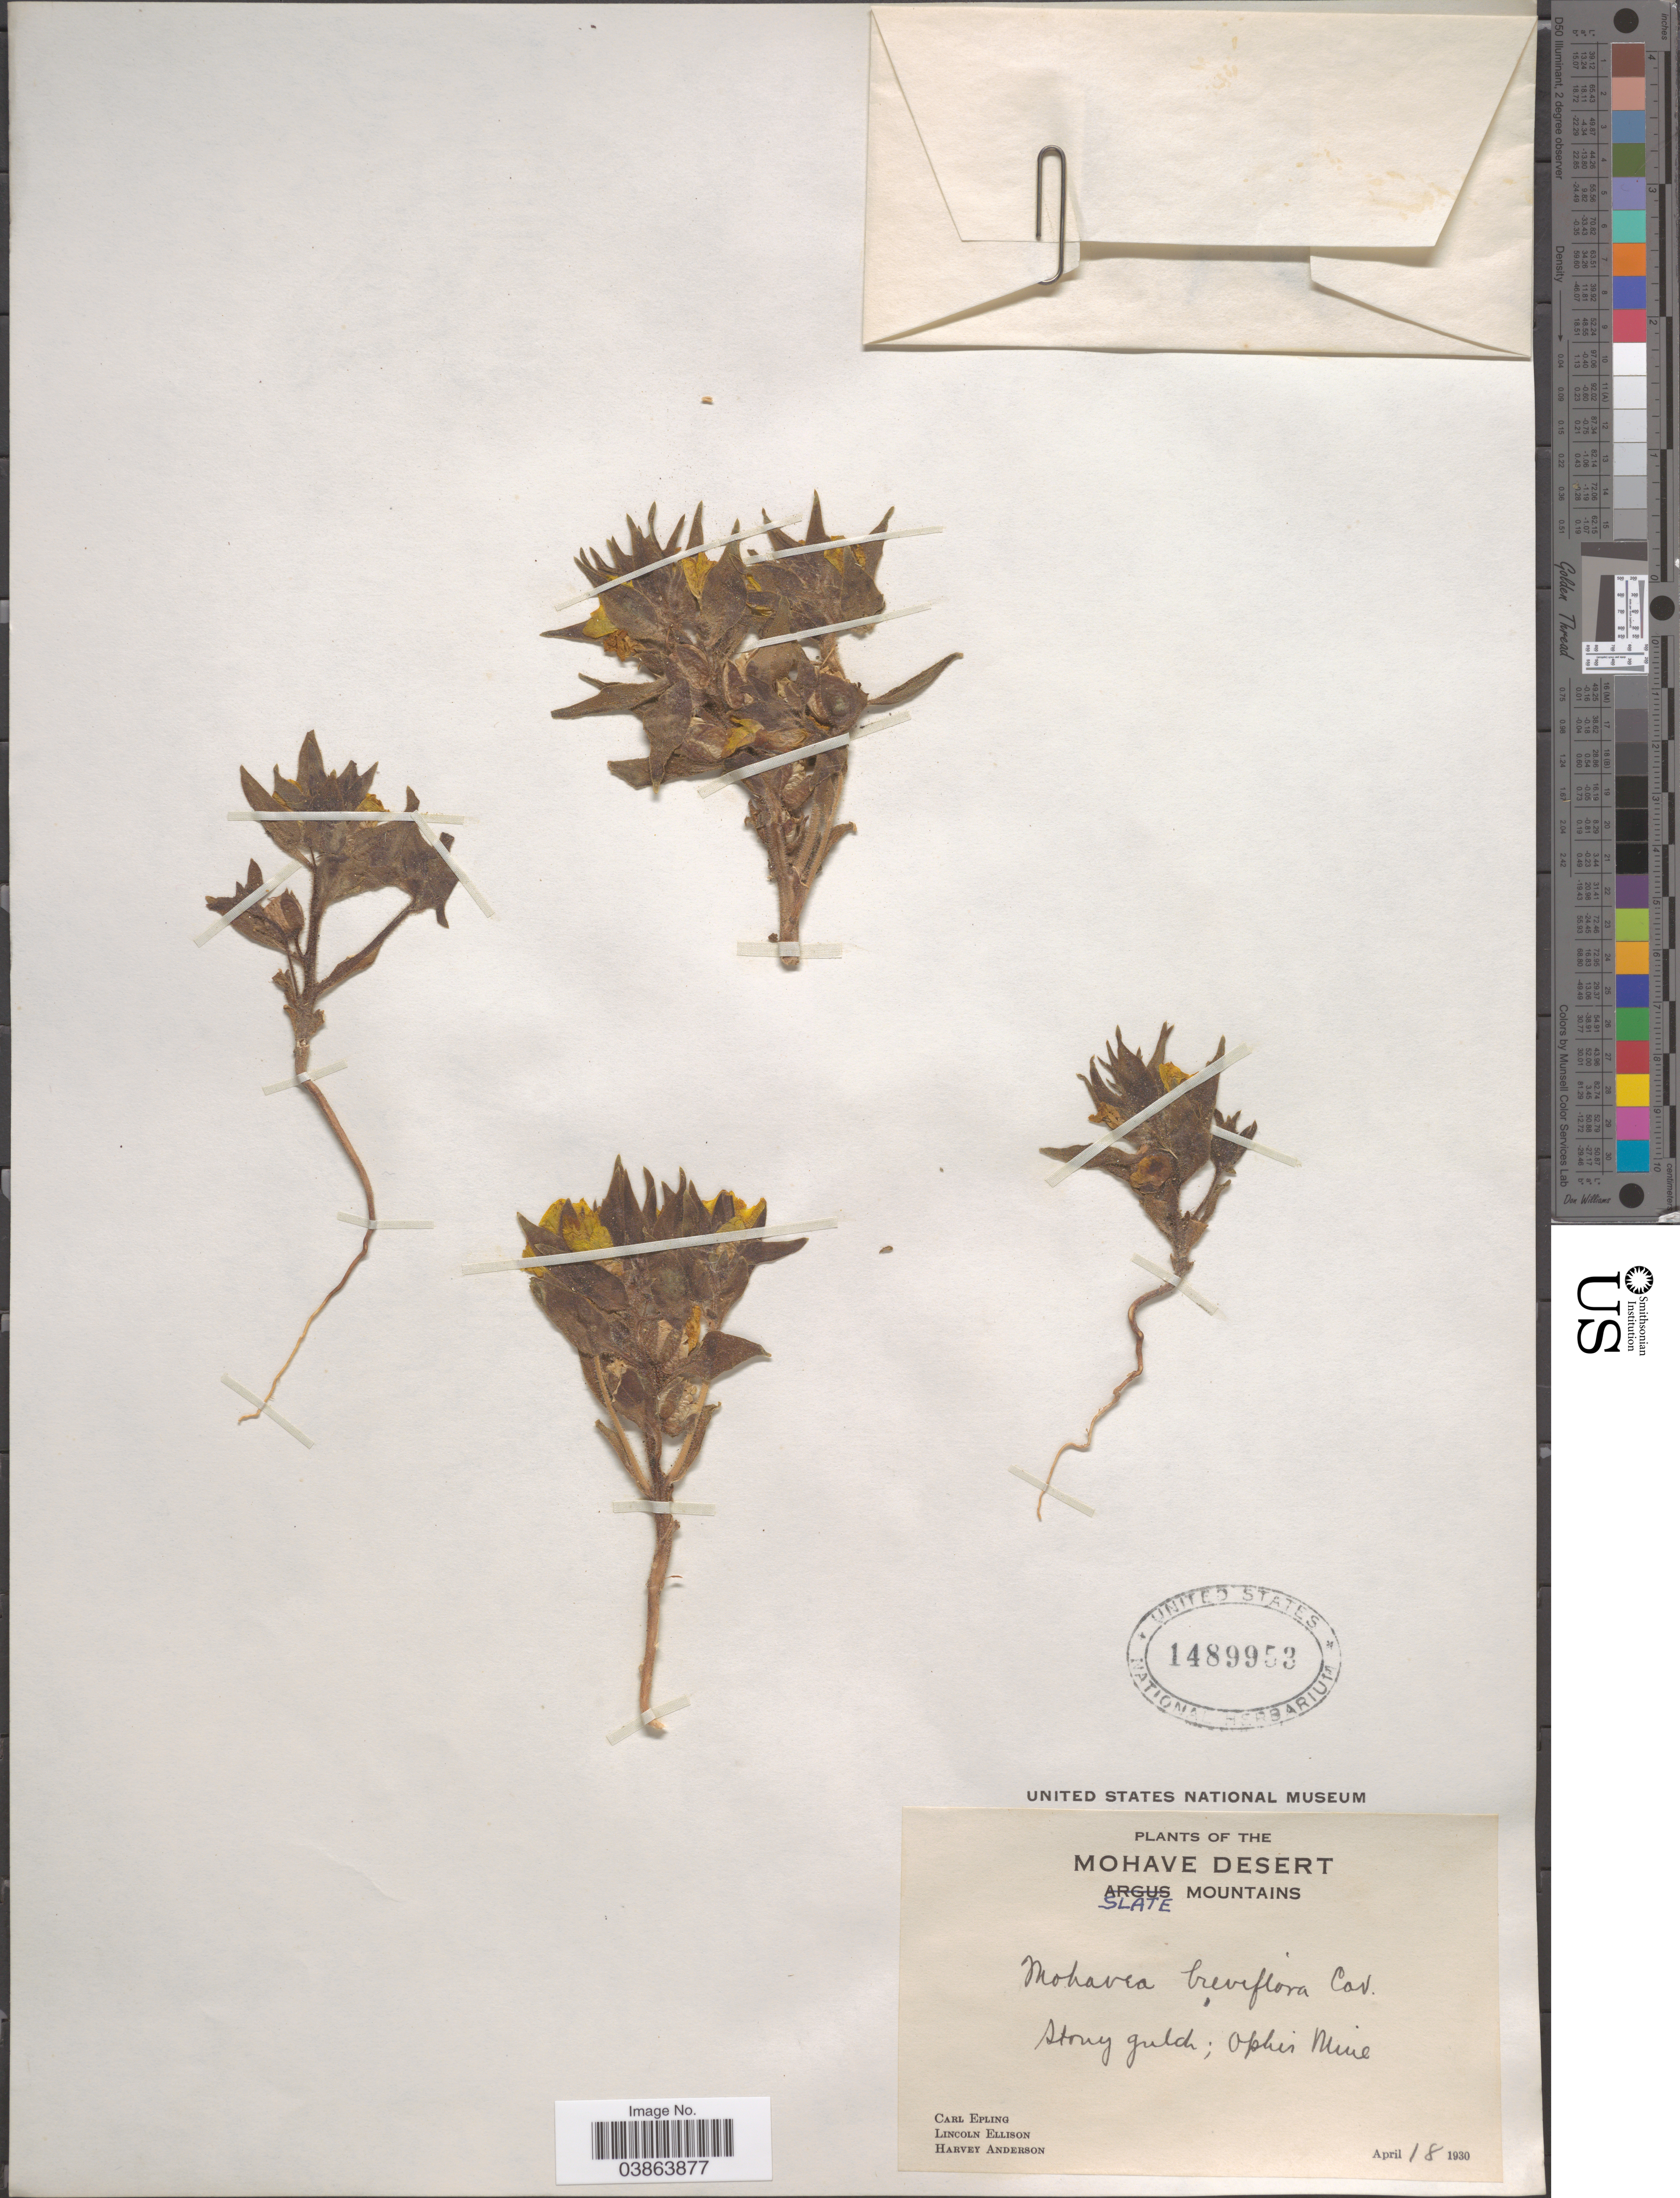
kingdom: Plantae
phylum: Tracheophyta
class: Magnoliopsida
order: Lamiales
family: Plantaginaceae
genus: Mohavea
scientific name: Mohavea breviflora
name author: Coville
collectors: C. C. Epling, L. Ellison & H. Anderson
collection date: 1930-04-18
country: United States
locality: Mohave Desert. Slate Mountains. Stony gulch; Ophir Mine.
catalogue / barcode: US 1489953